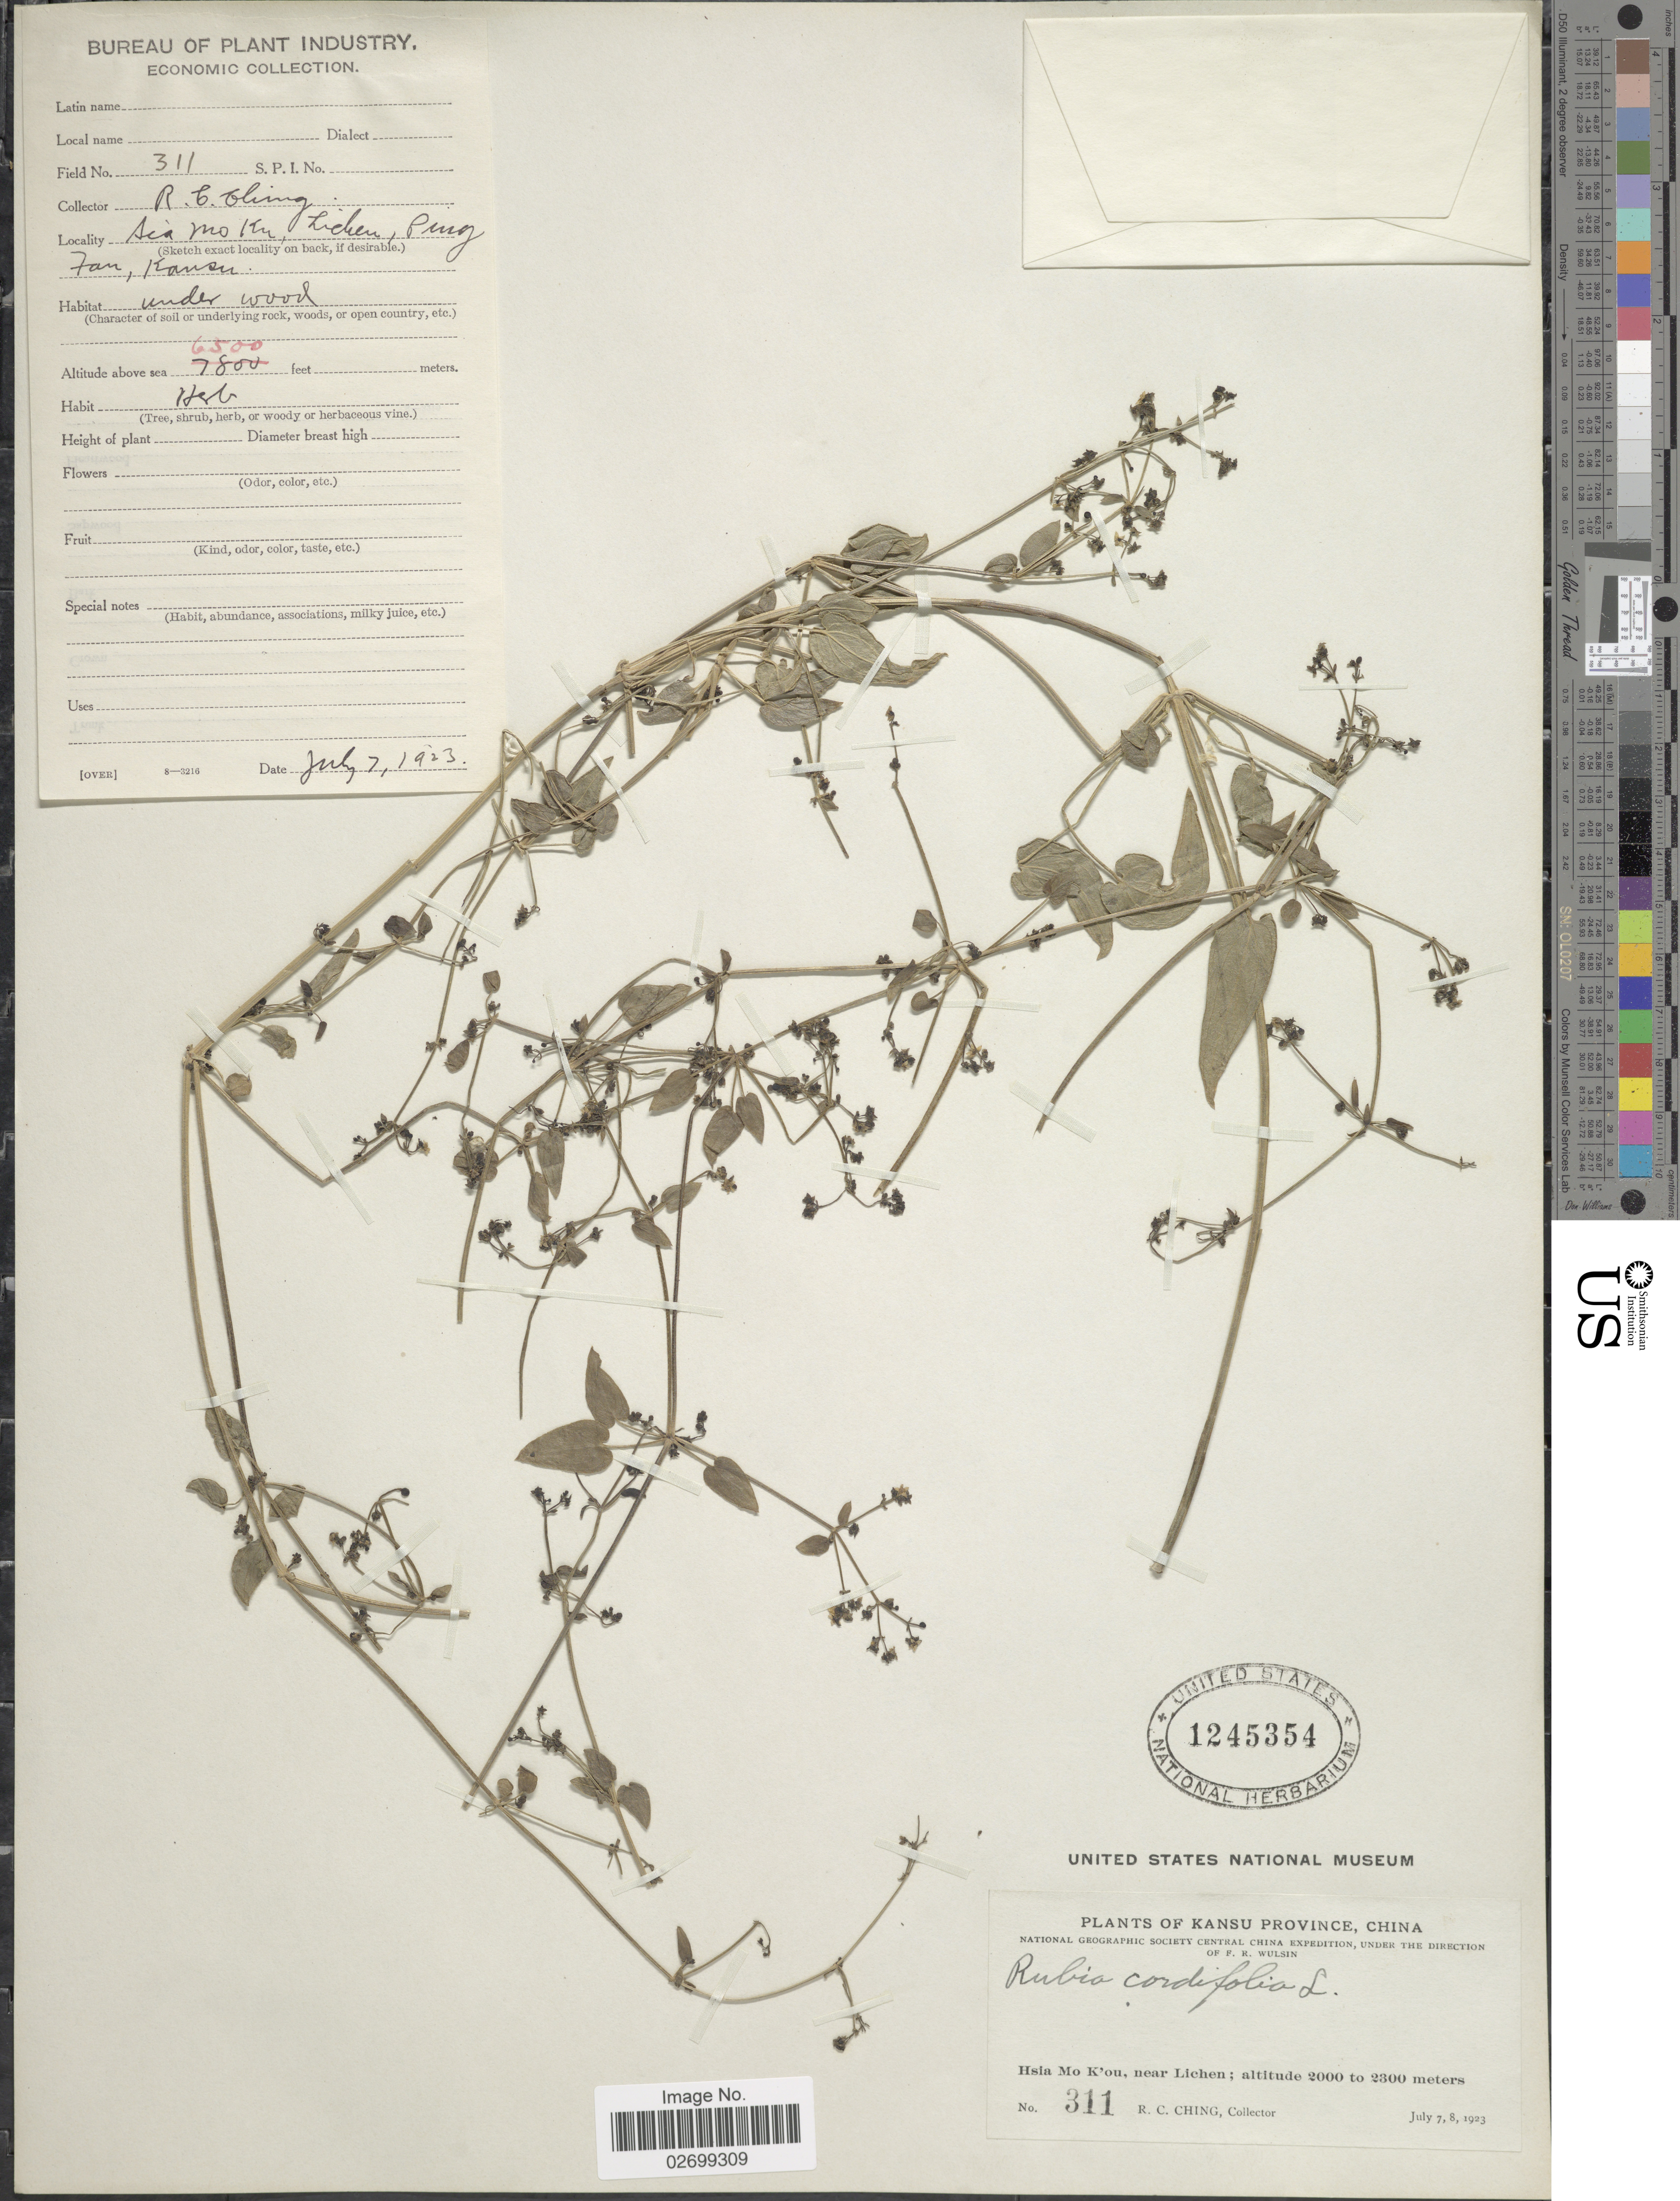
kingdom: Plantae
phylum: Tracheophyta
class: Magnoliopsida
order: Gentianales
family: Rubiaceae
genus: Rubia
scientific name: Rubia cordifolia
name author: L.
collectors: R. C. Ching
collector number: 311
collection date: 1923-07-07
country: China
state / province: Gansu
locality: Kansu Province, Hsia Mo K'ou, near Lichen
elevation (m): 1981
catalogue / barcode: US 1245354